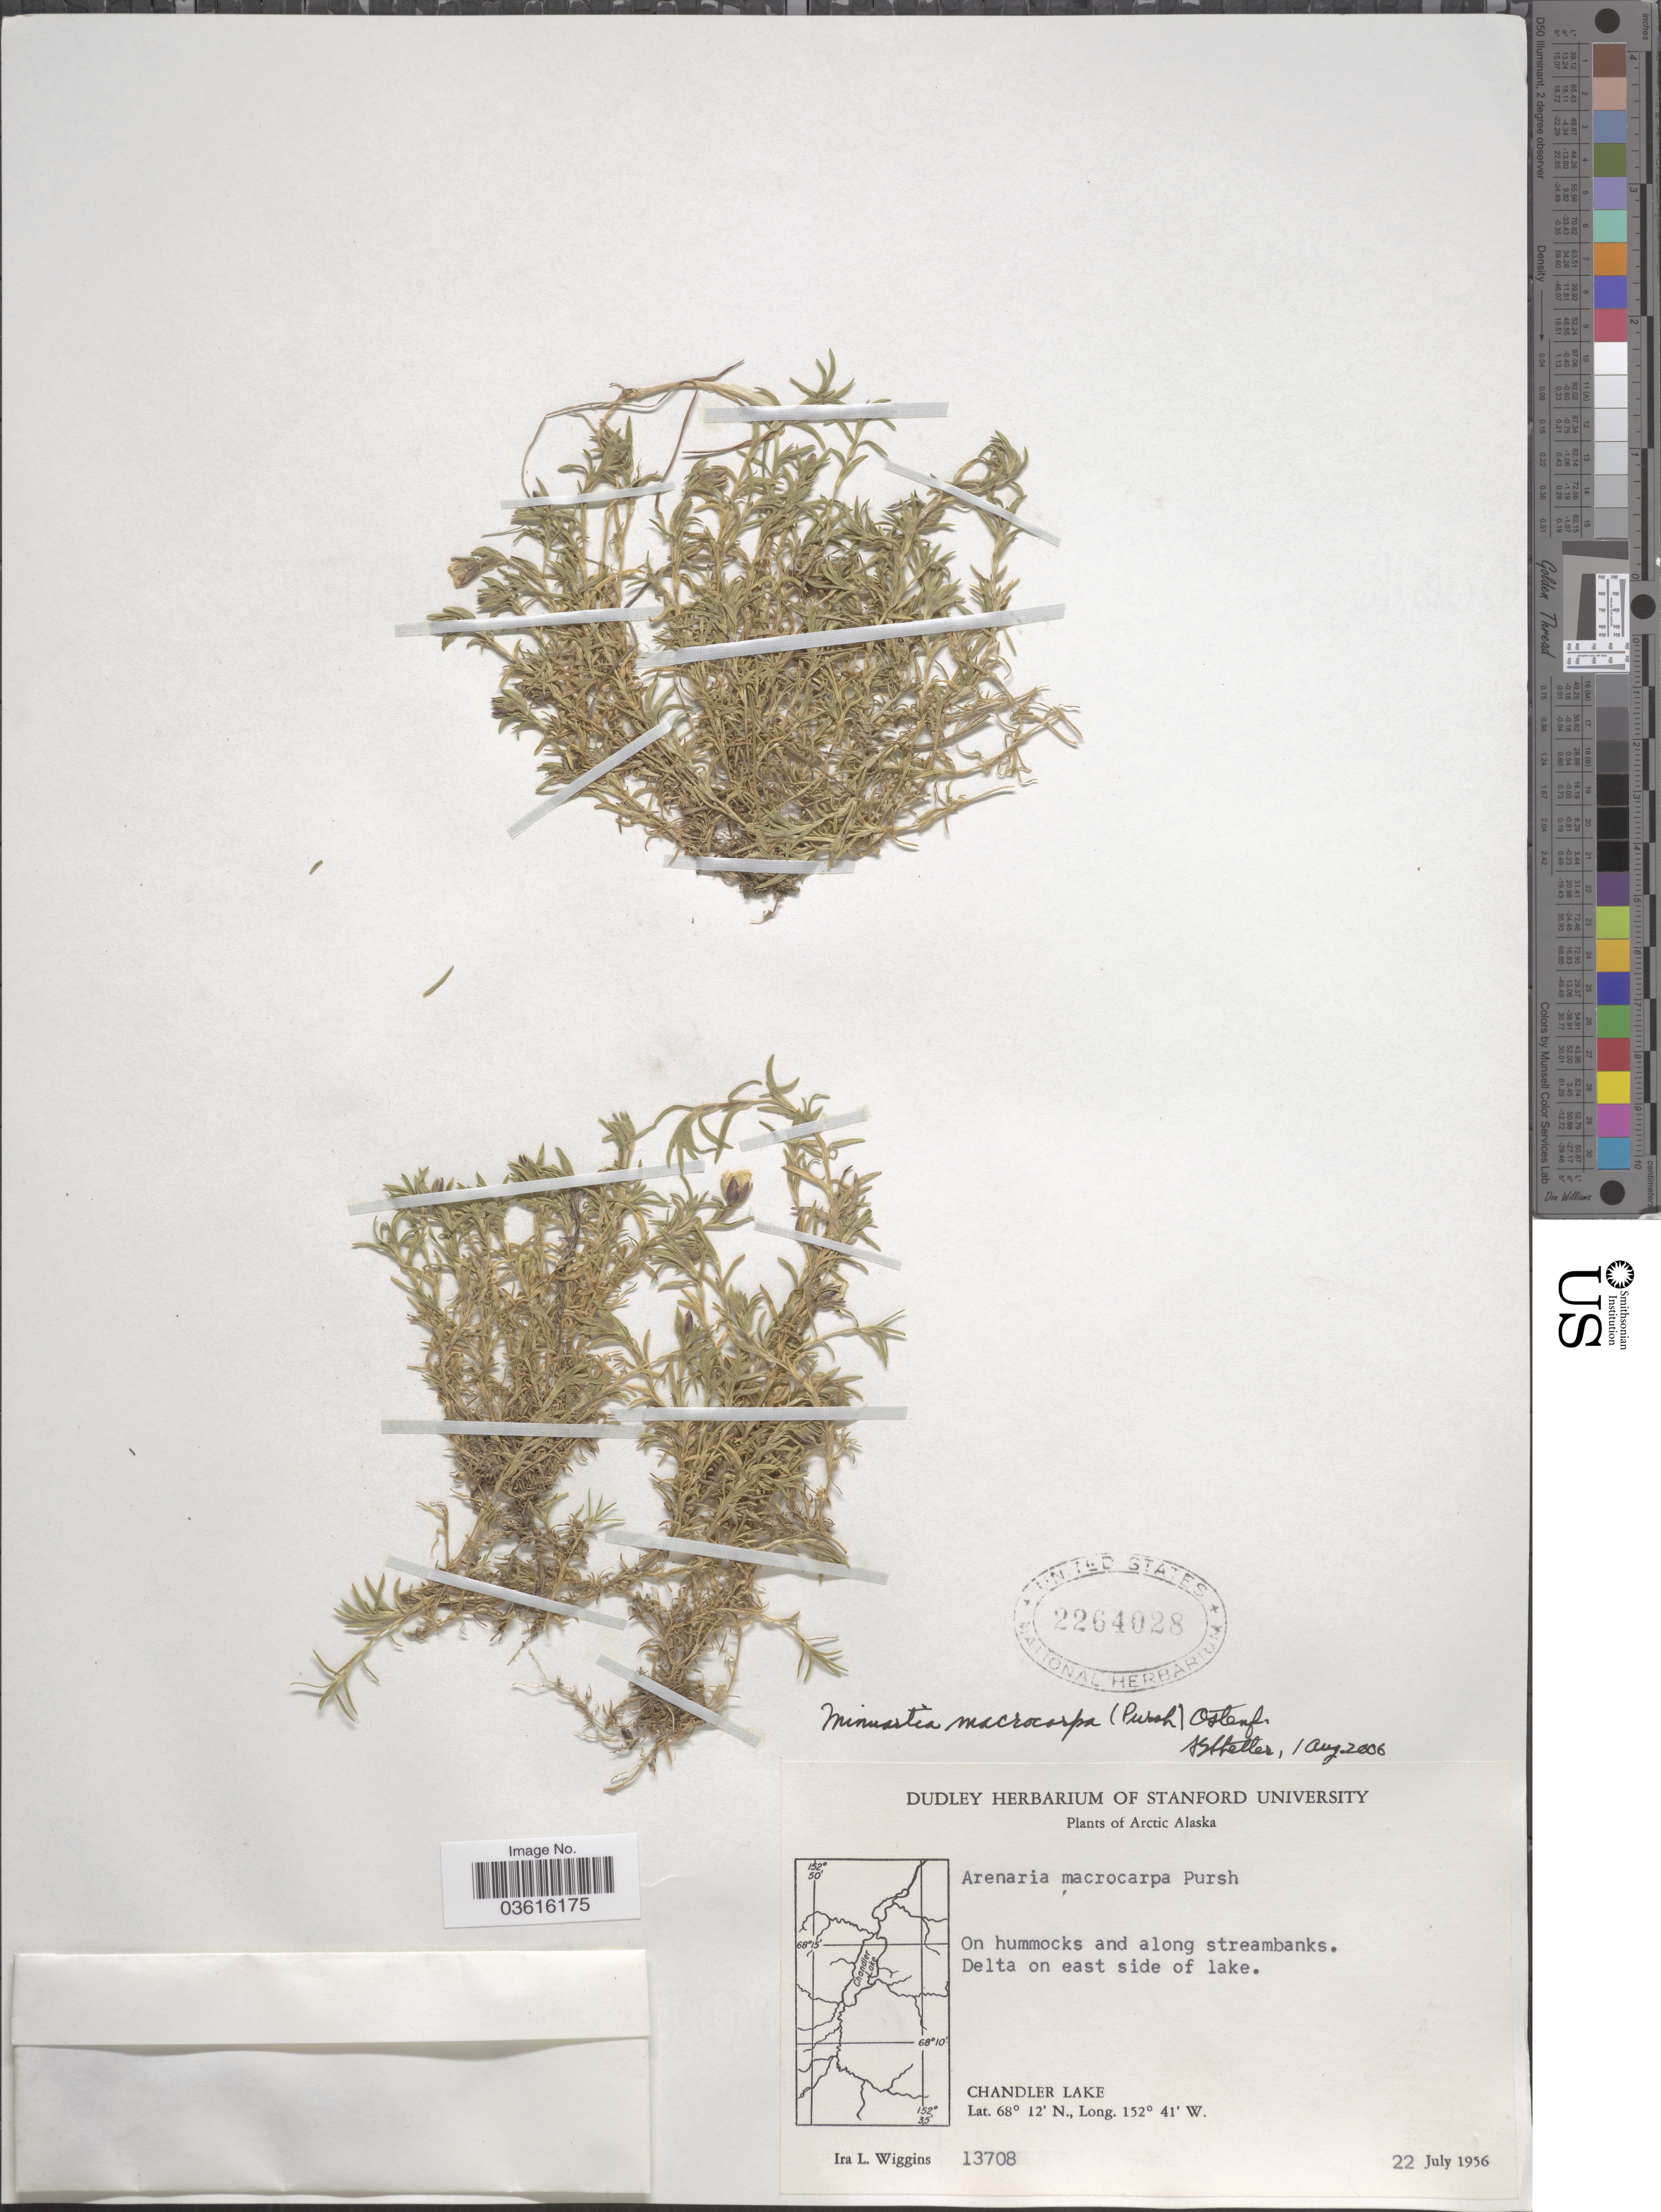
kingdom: Plantae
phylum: Tracheophyta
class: Magnoliopsida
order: Caryophyllales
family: Caryophyllaceae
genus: Pseudocherleria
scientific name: Pseudocherleria macrocarpa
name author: (Pursh) Dillenb. & Kadereit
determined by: U.S. National Herbarium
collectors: I. L. Wiggins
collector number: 13708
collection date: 1956-07-22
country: United States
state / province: Alaska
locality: Arctic Alaska. Delta on east side of lake. Chandler Lake.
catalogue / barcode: US 2264028